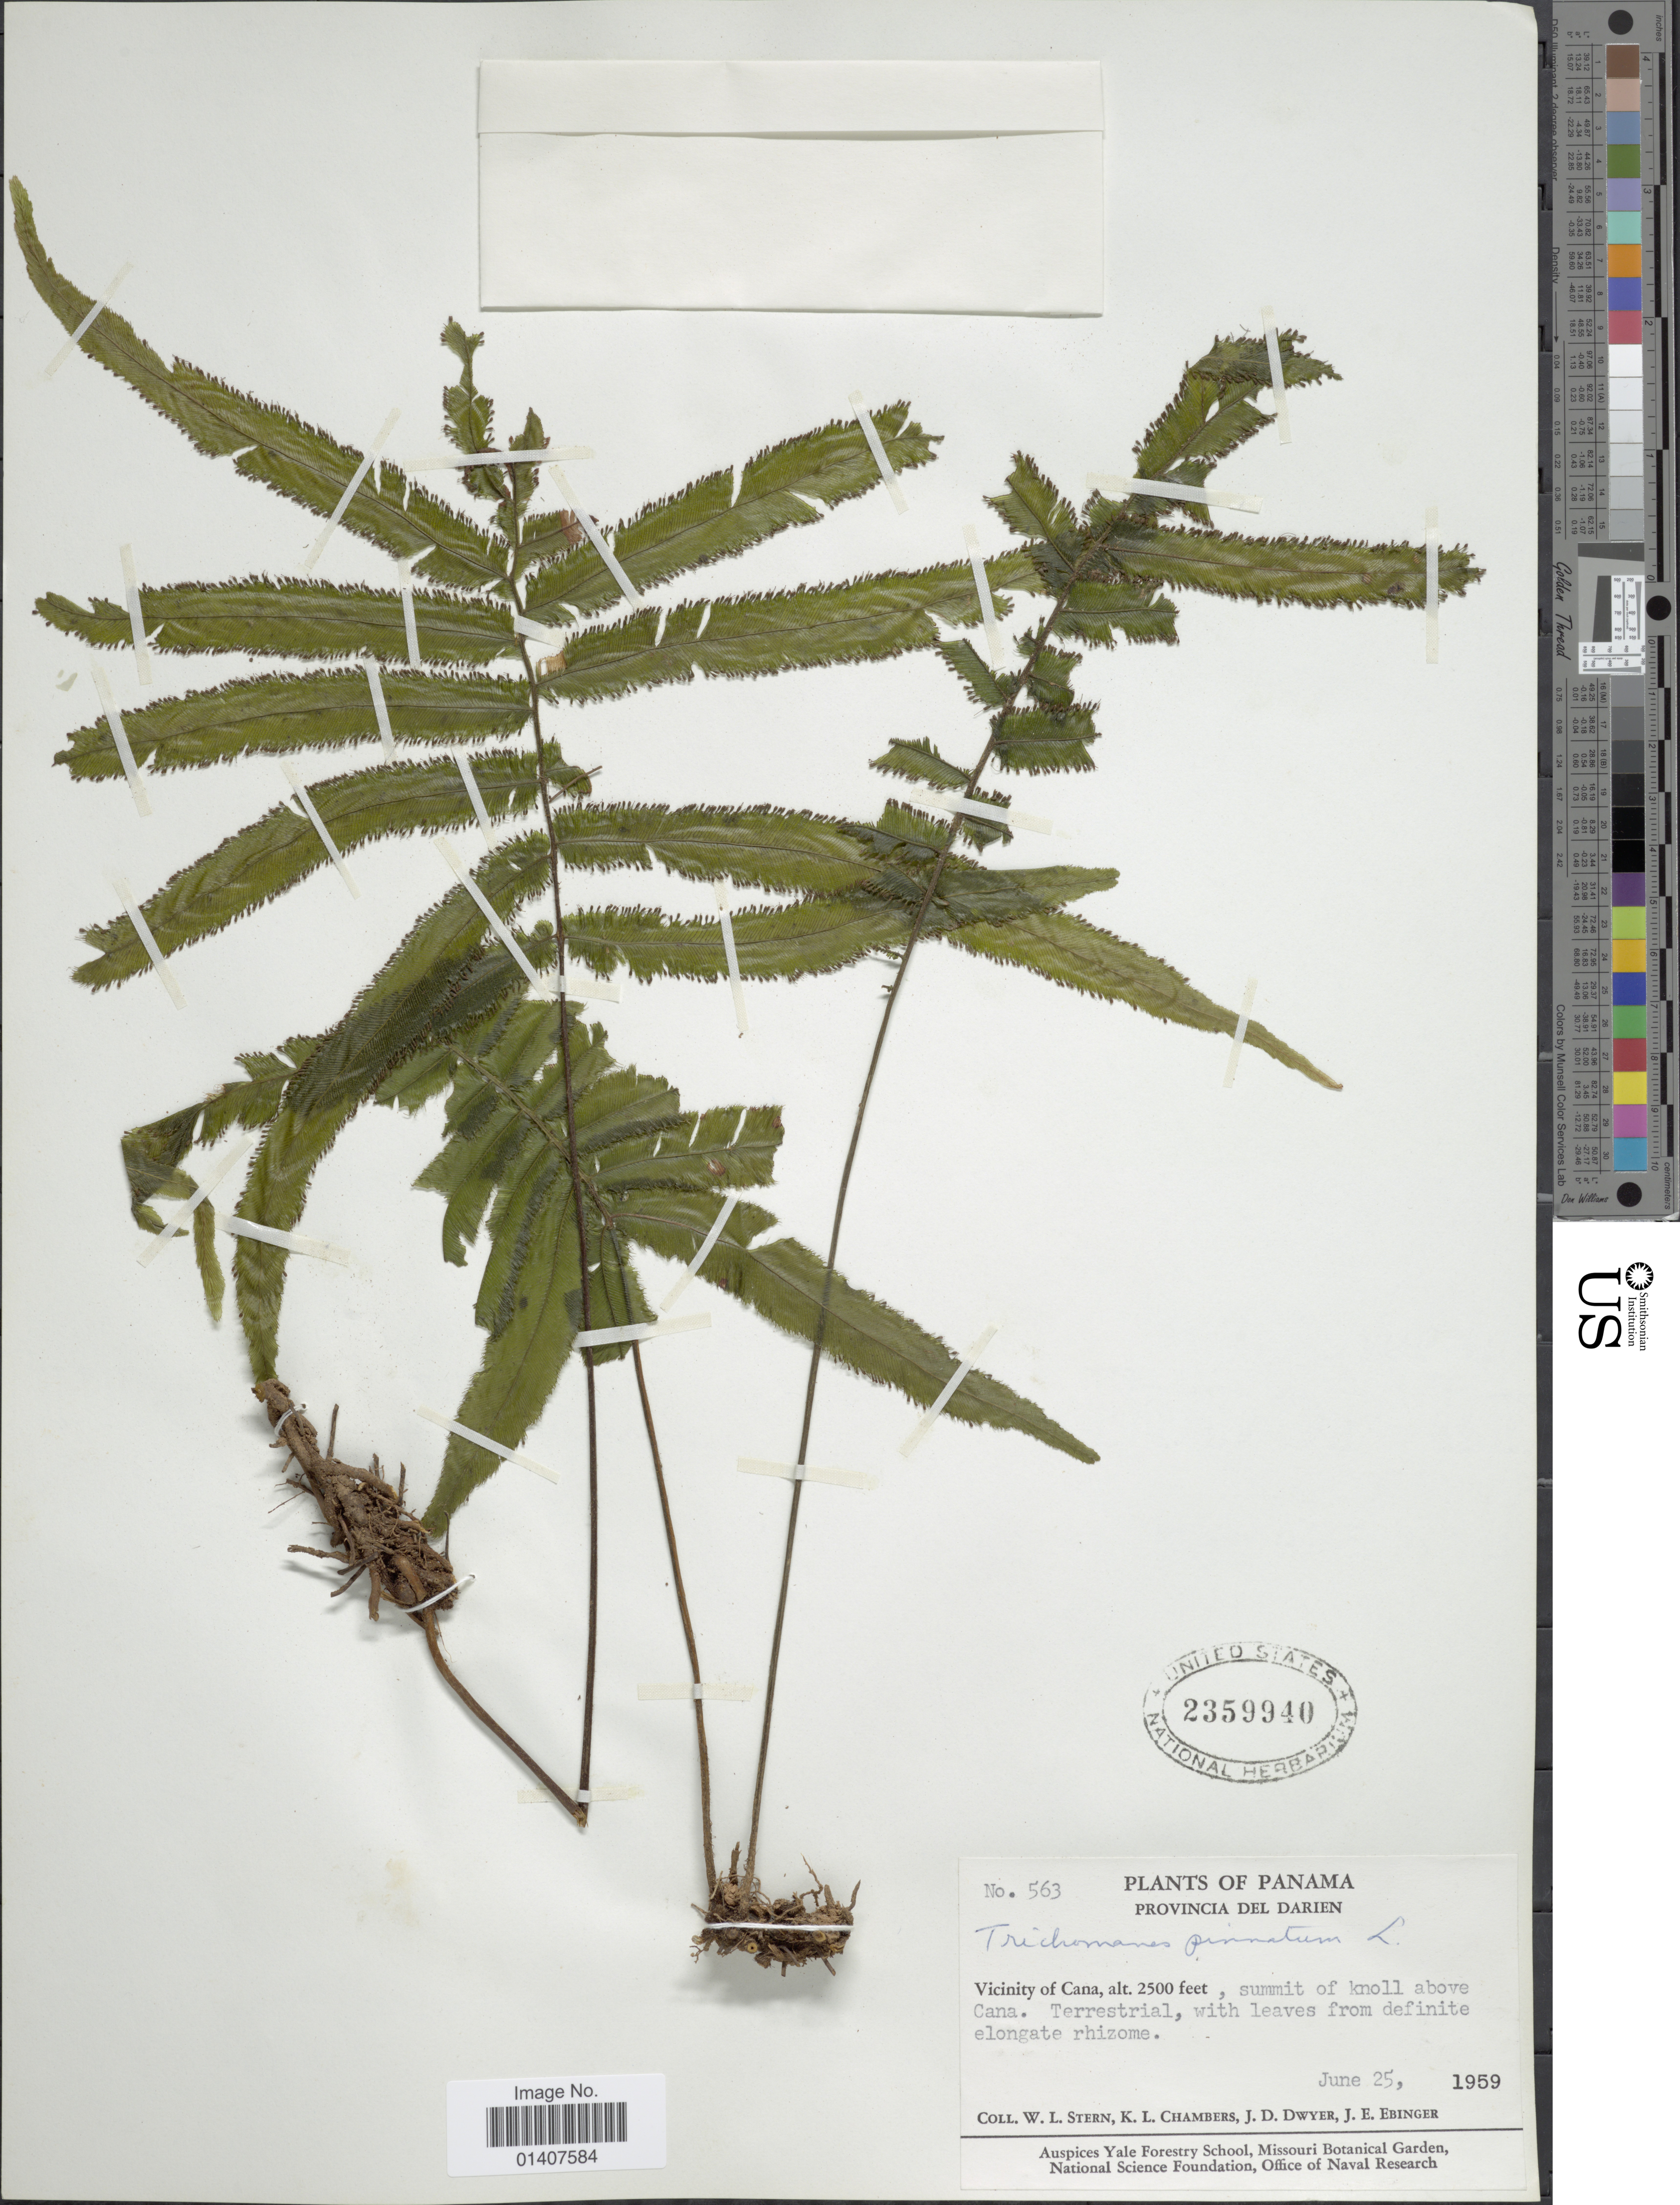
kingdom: Plantae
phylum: Tracheophyta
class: Polypodiopsida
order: Hymenophyllales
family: Hymenophyllaceae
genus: Trichomanes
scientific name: Trichomanes pinnatum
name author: Hedw.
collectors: W. L. Stern, K. Chambers, J. D. Dwyer & J. Ebinger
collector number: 563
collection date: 1959-06-25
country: Panama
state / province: Darién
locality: Provincia del Darien, Viciity of Cana, summit of knoll above Cana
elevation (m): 762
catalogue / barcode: US 2359940